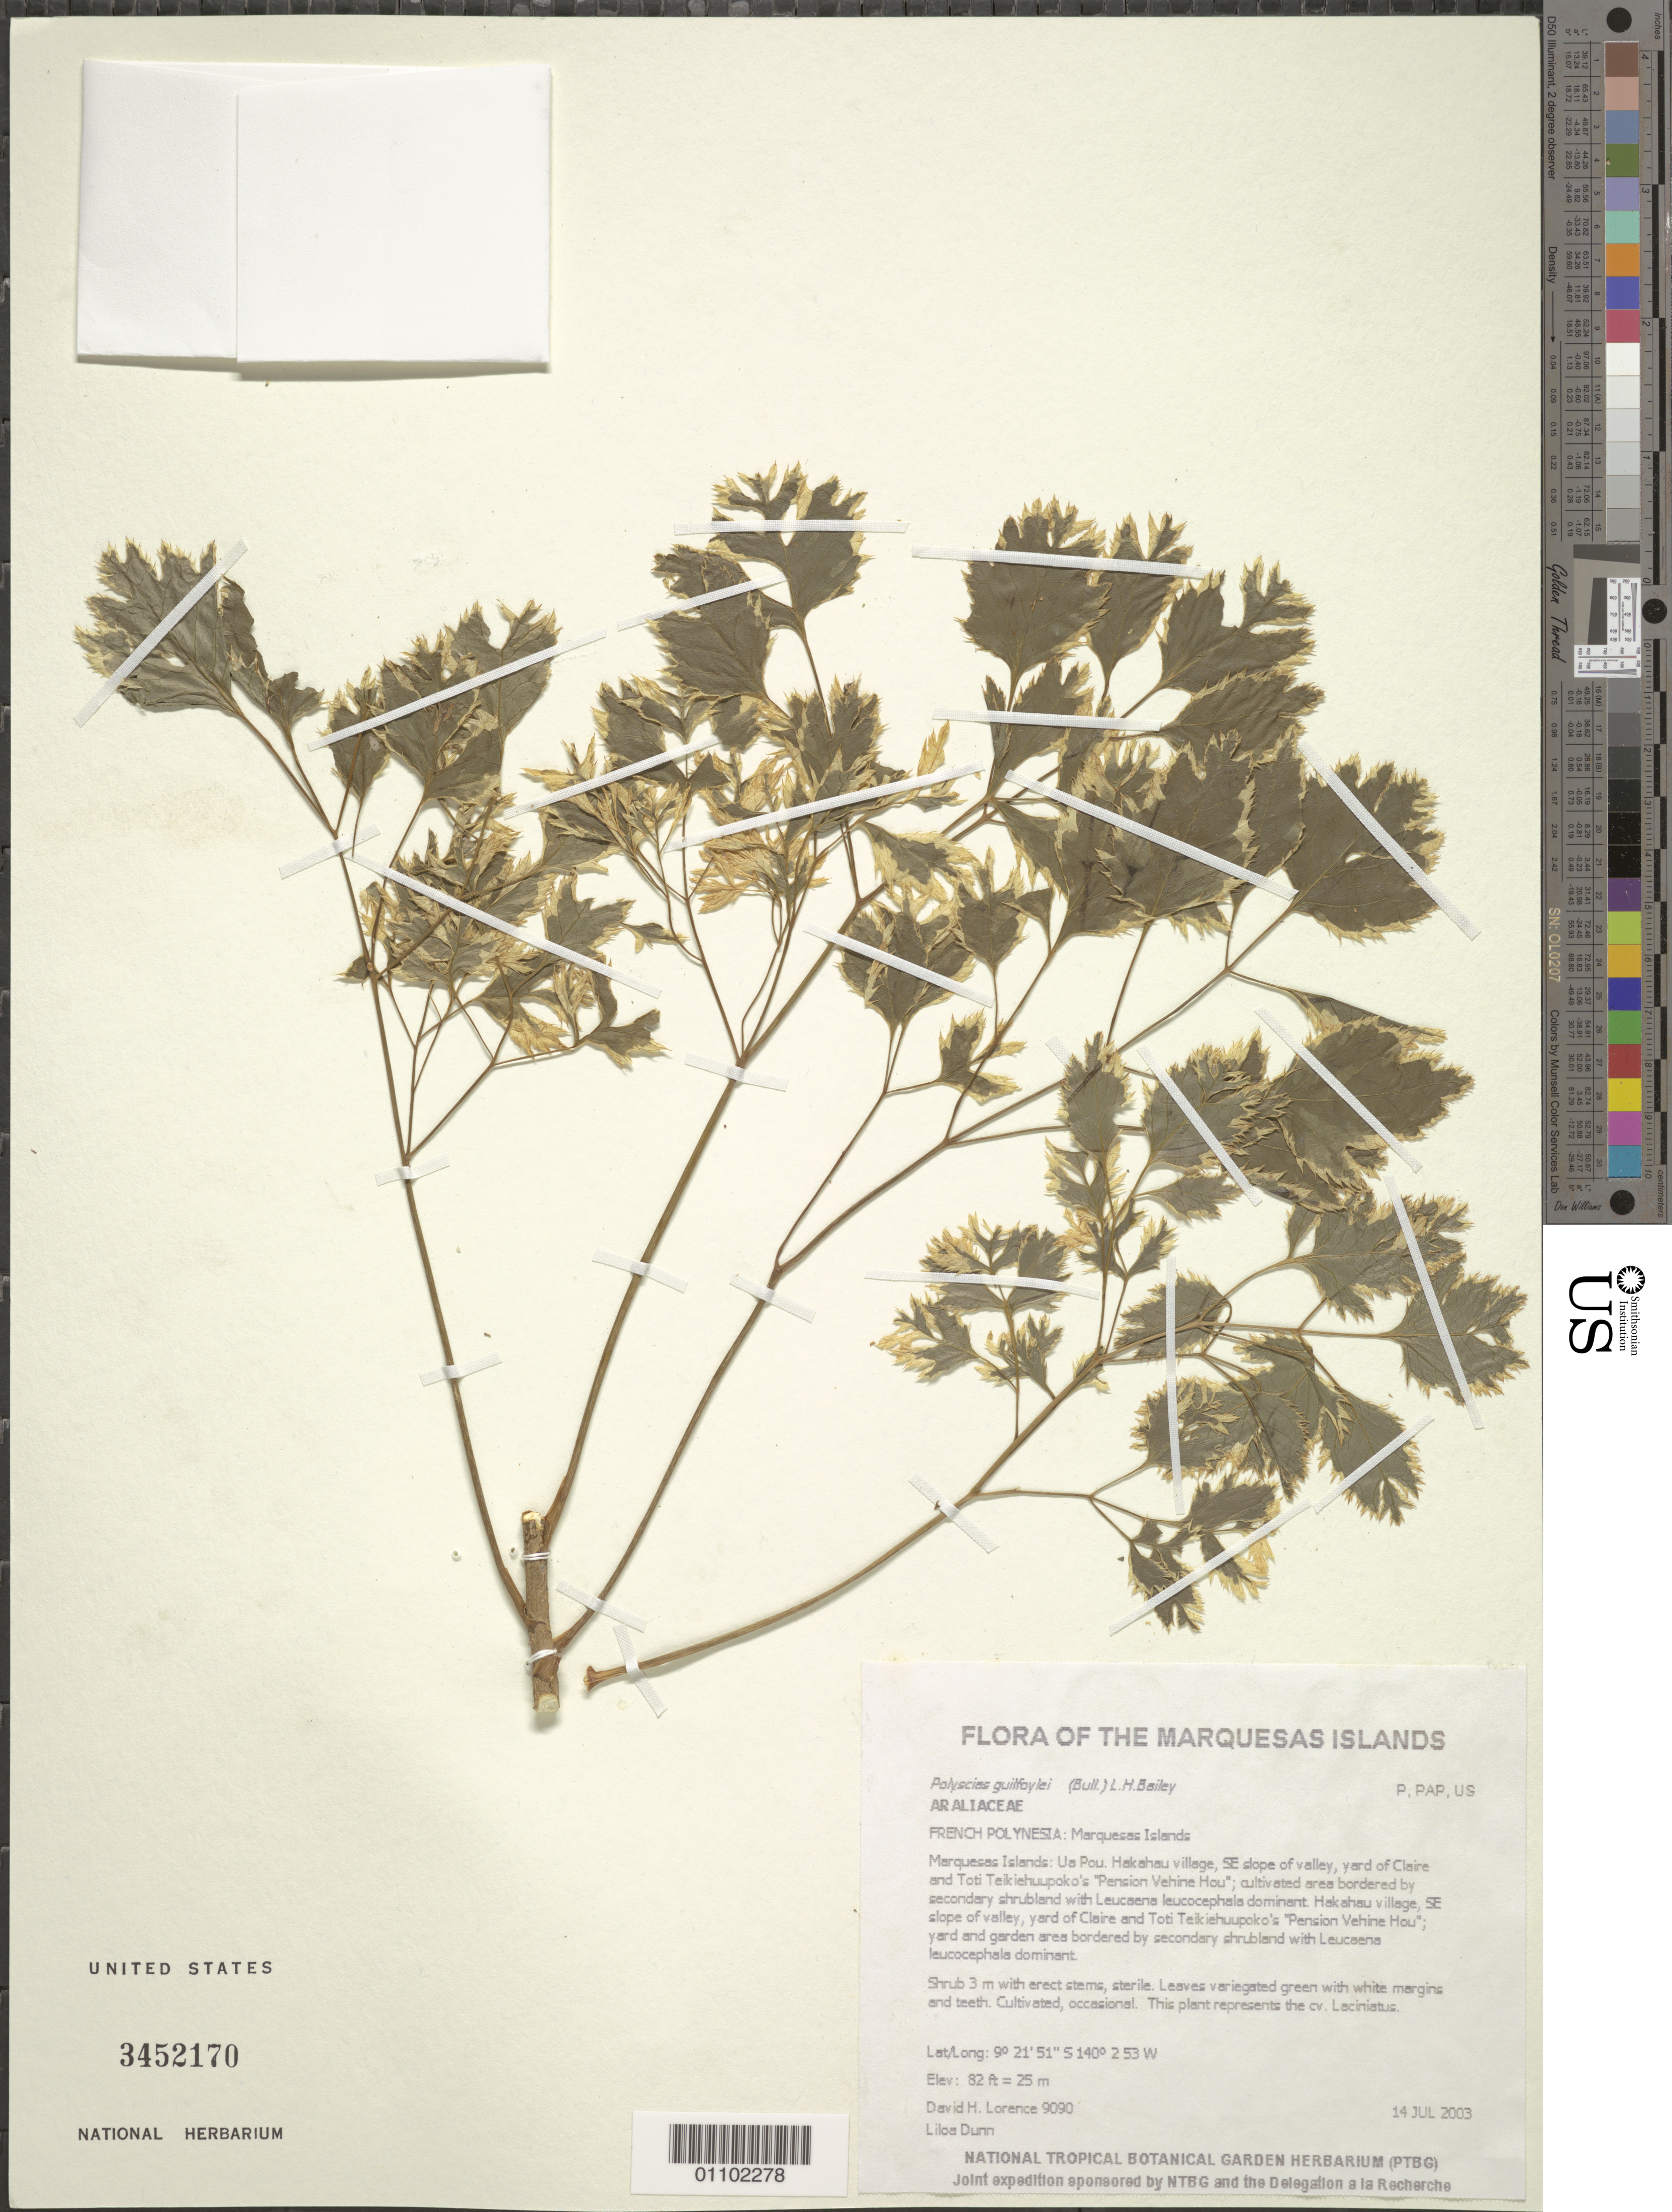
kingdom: Plantae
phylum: Tracheophyta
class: Magnoliopsida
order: Apiales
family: Araliaceae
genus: Polyscias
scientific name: Polyscias guilfoylei 'Laciniata'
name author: (W. Bull) L.H. Bailey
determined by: Lorence, David H., (PTBG), National Tropical Botanical Garden (UNITED STATES)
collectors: D. Lorence & L. Dunn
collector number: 9090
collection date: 2003-07-14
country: French Polynesia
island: Ua Pou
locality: Hakahau village, SE slope of valley, yard of Claire and Toti Teikiehuupoko's "Pension Vehine Hou"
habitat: Cultivated area bordered by secondary shrubland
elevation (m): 25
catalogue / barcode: US 3452170